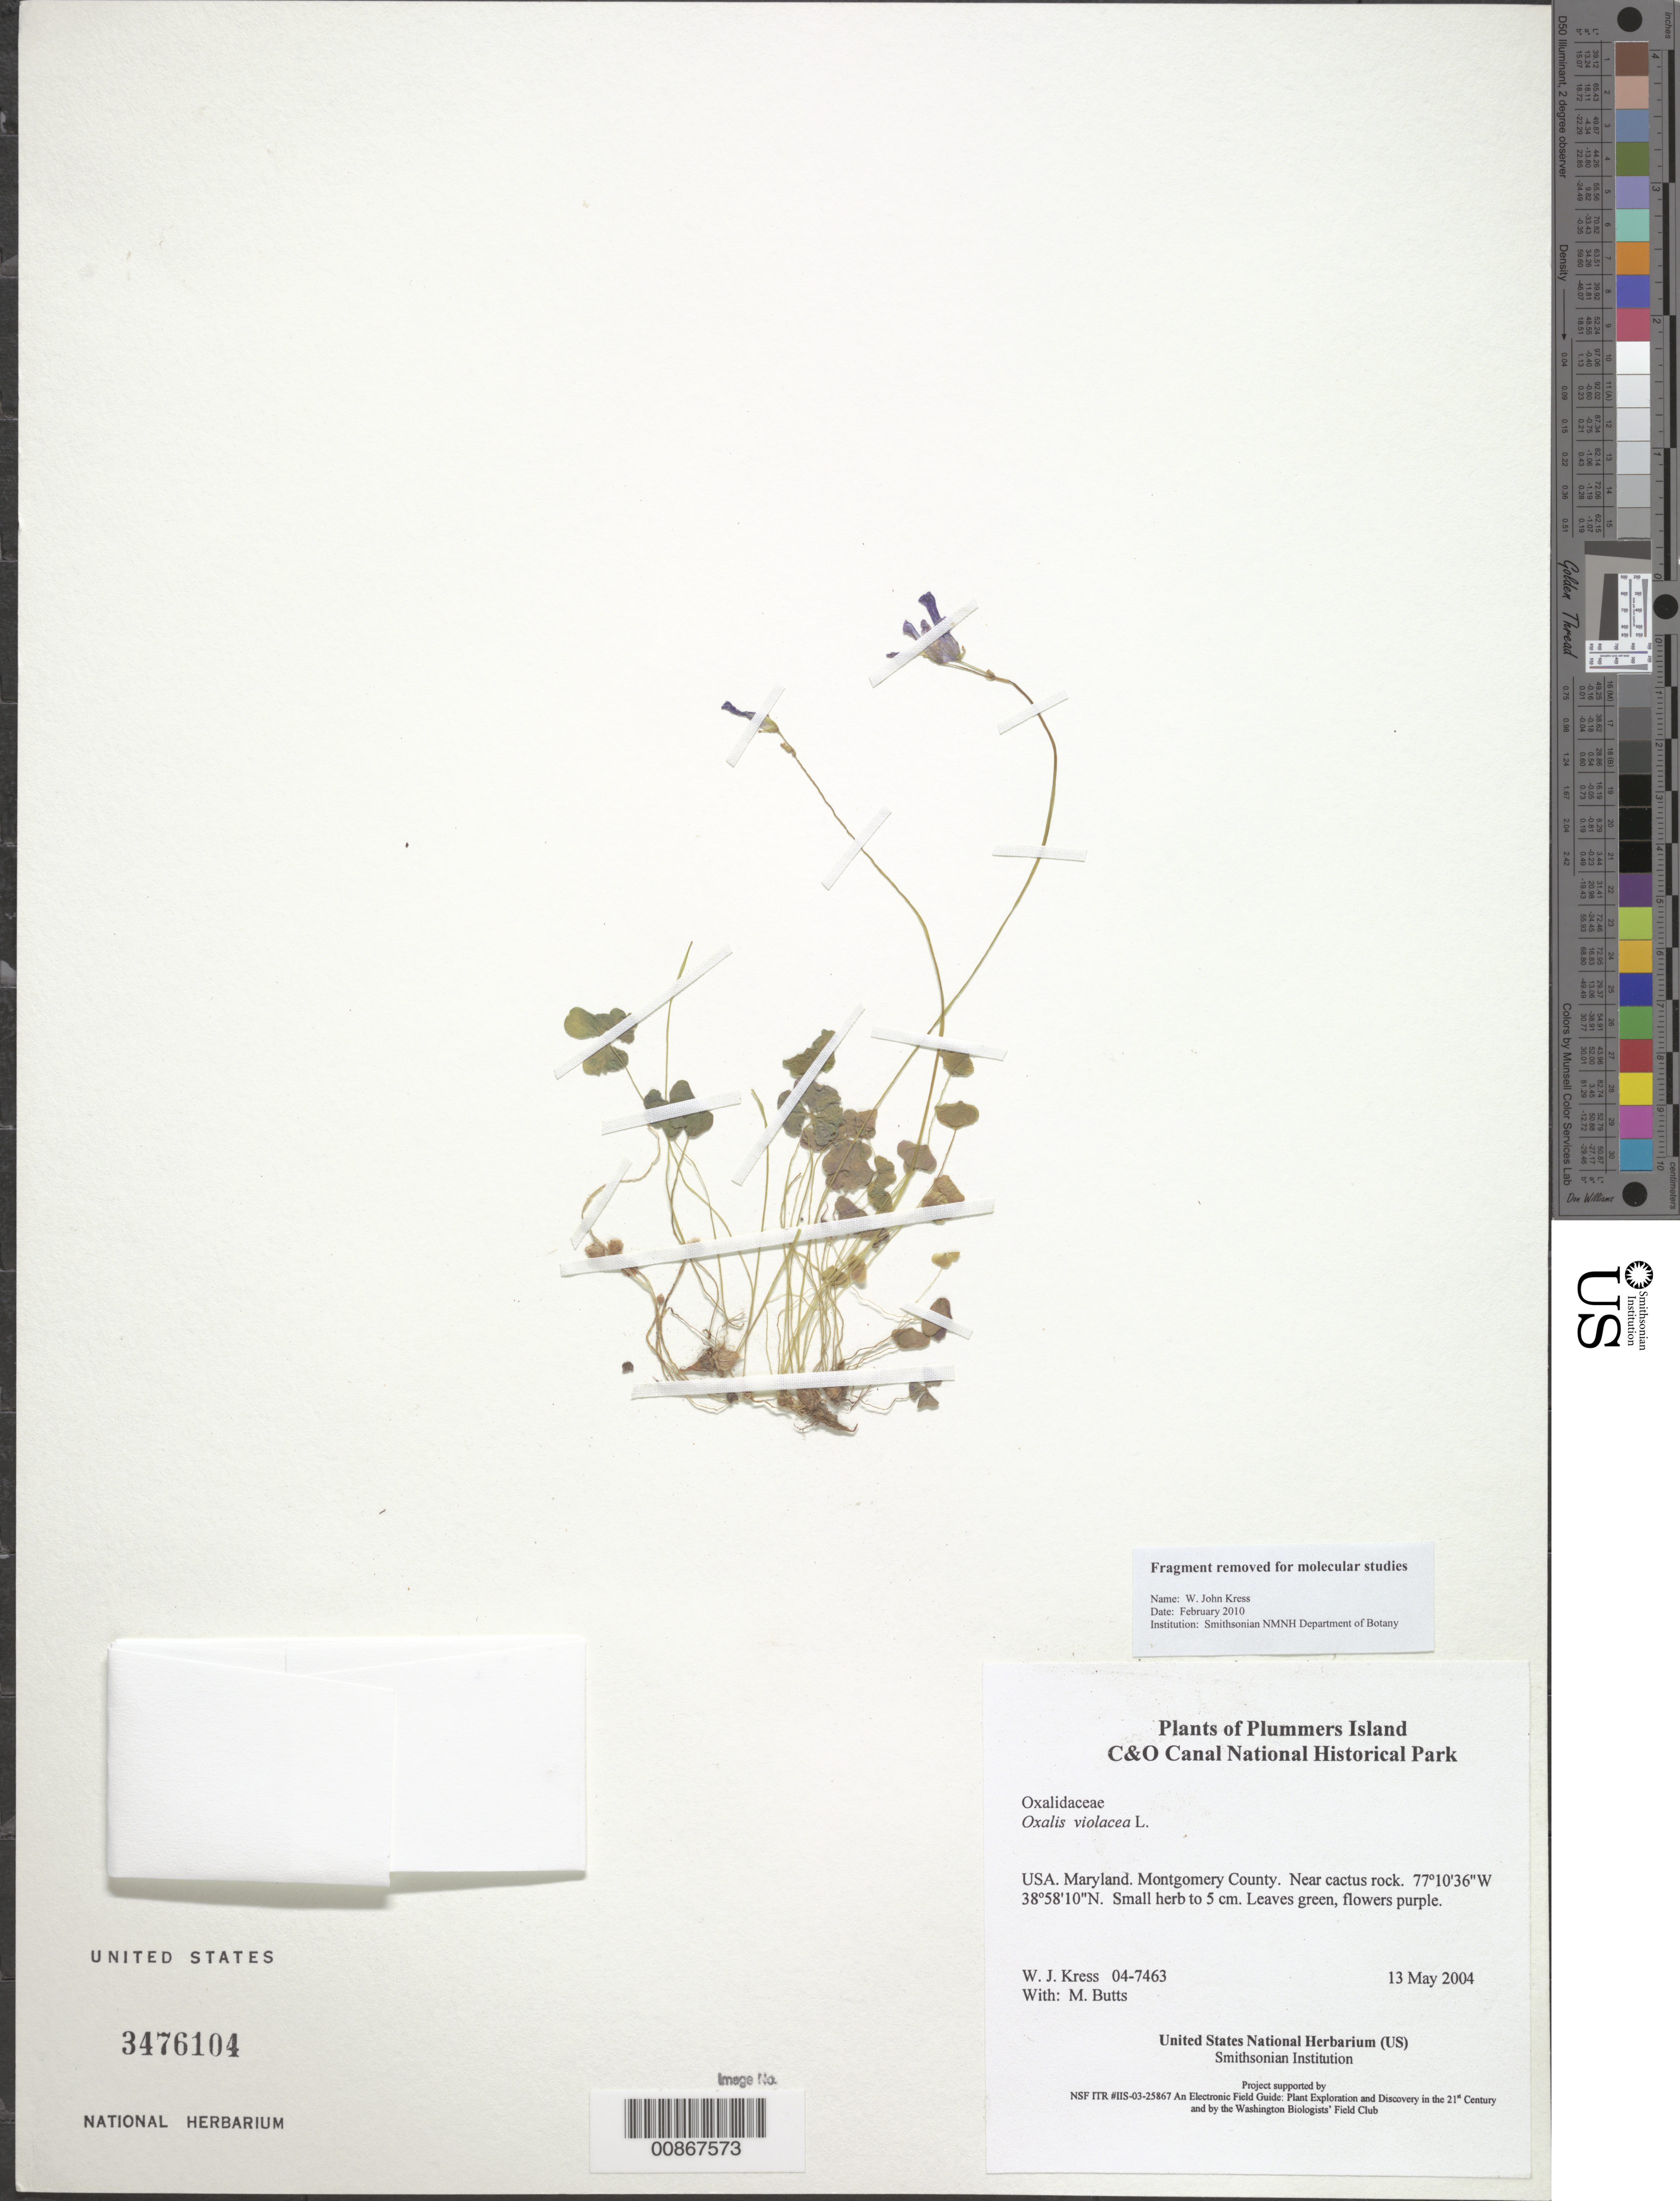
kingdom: Plantae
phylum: Tracheophyta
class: Magnoliopsida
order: Oxalidales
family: Oxalidaceae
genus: Oxalis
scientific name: Oxalis violacea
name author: L.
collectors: W. J. Kress & M. B. Butts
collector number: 04-7463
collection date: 2004-05-13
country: United States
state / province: Maryland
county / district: Montgomery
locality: Chesapeake and Ohio Canal National Historical Park, Plummers Island, near cactus rock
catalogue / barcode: US 3476104